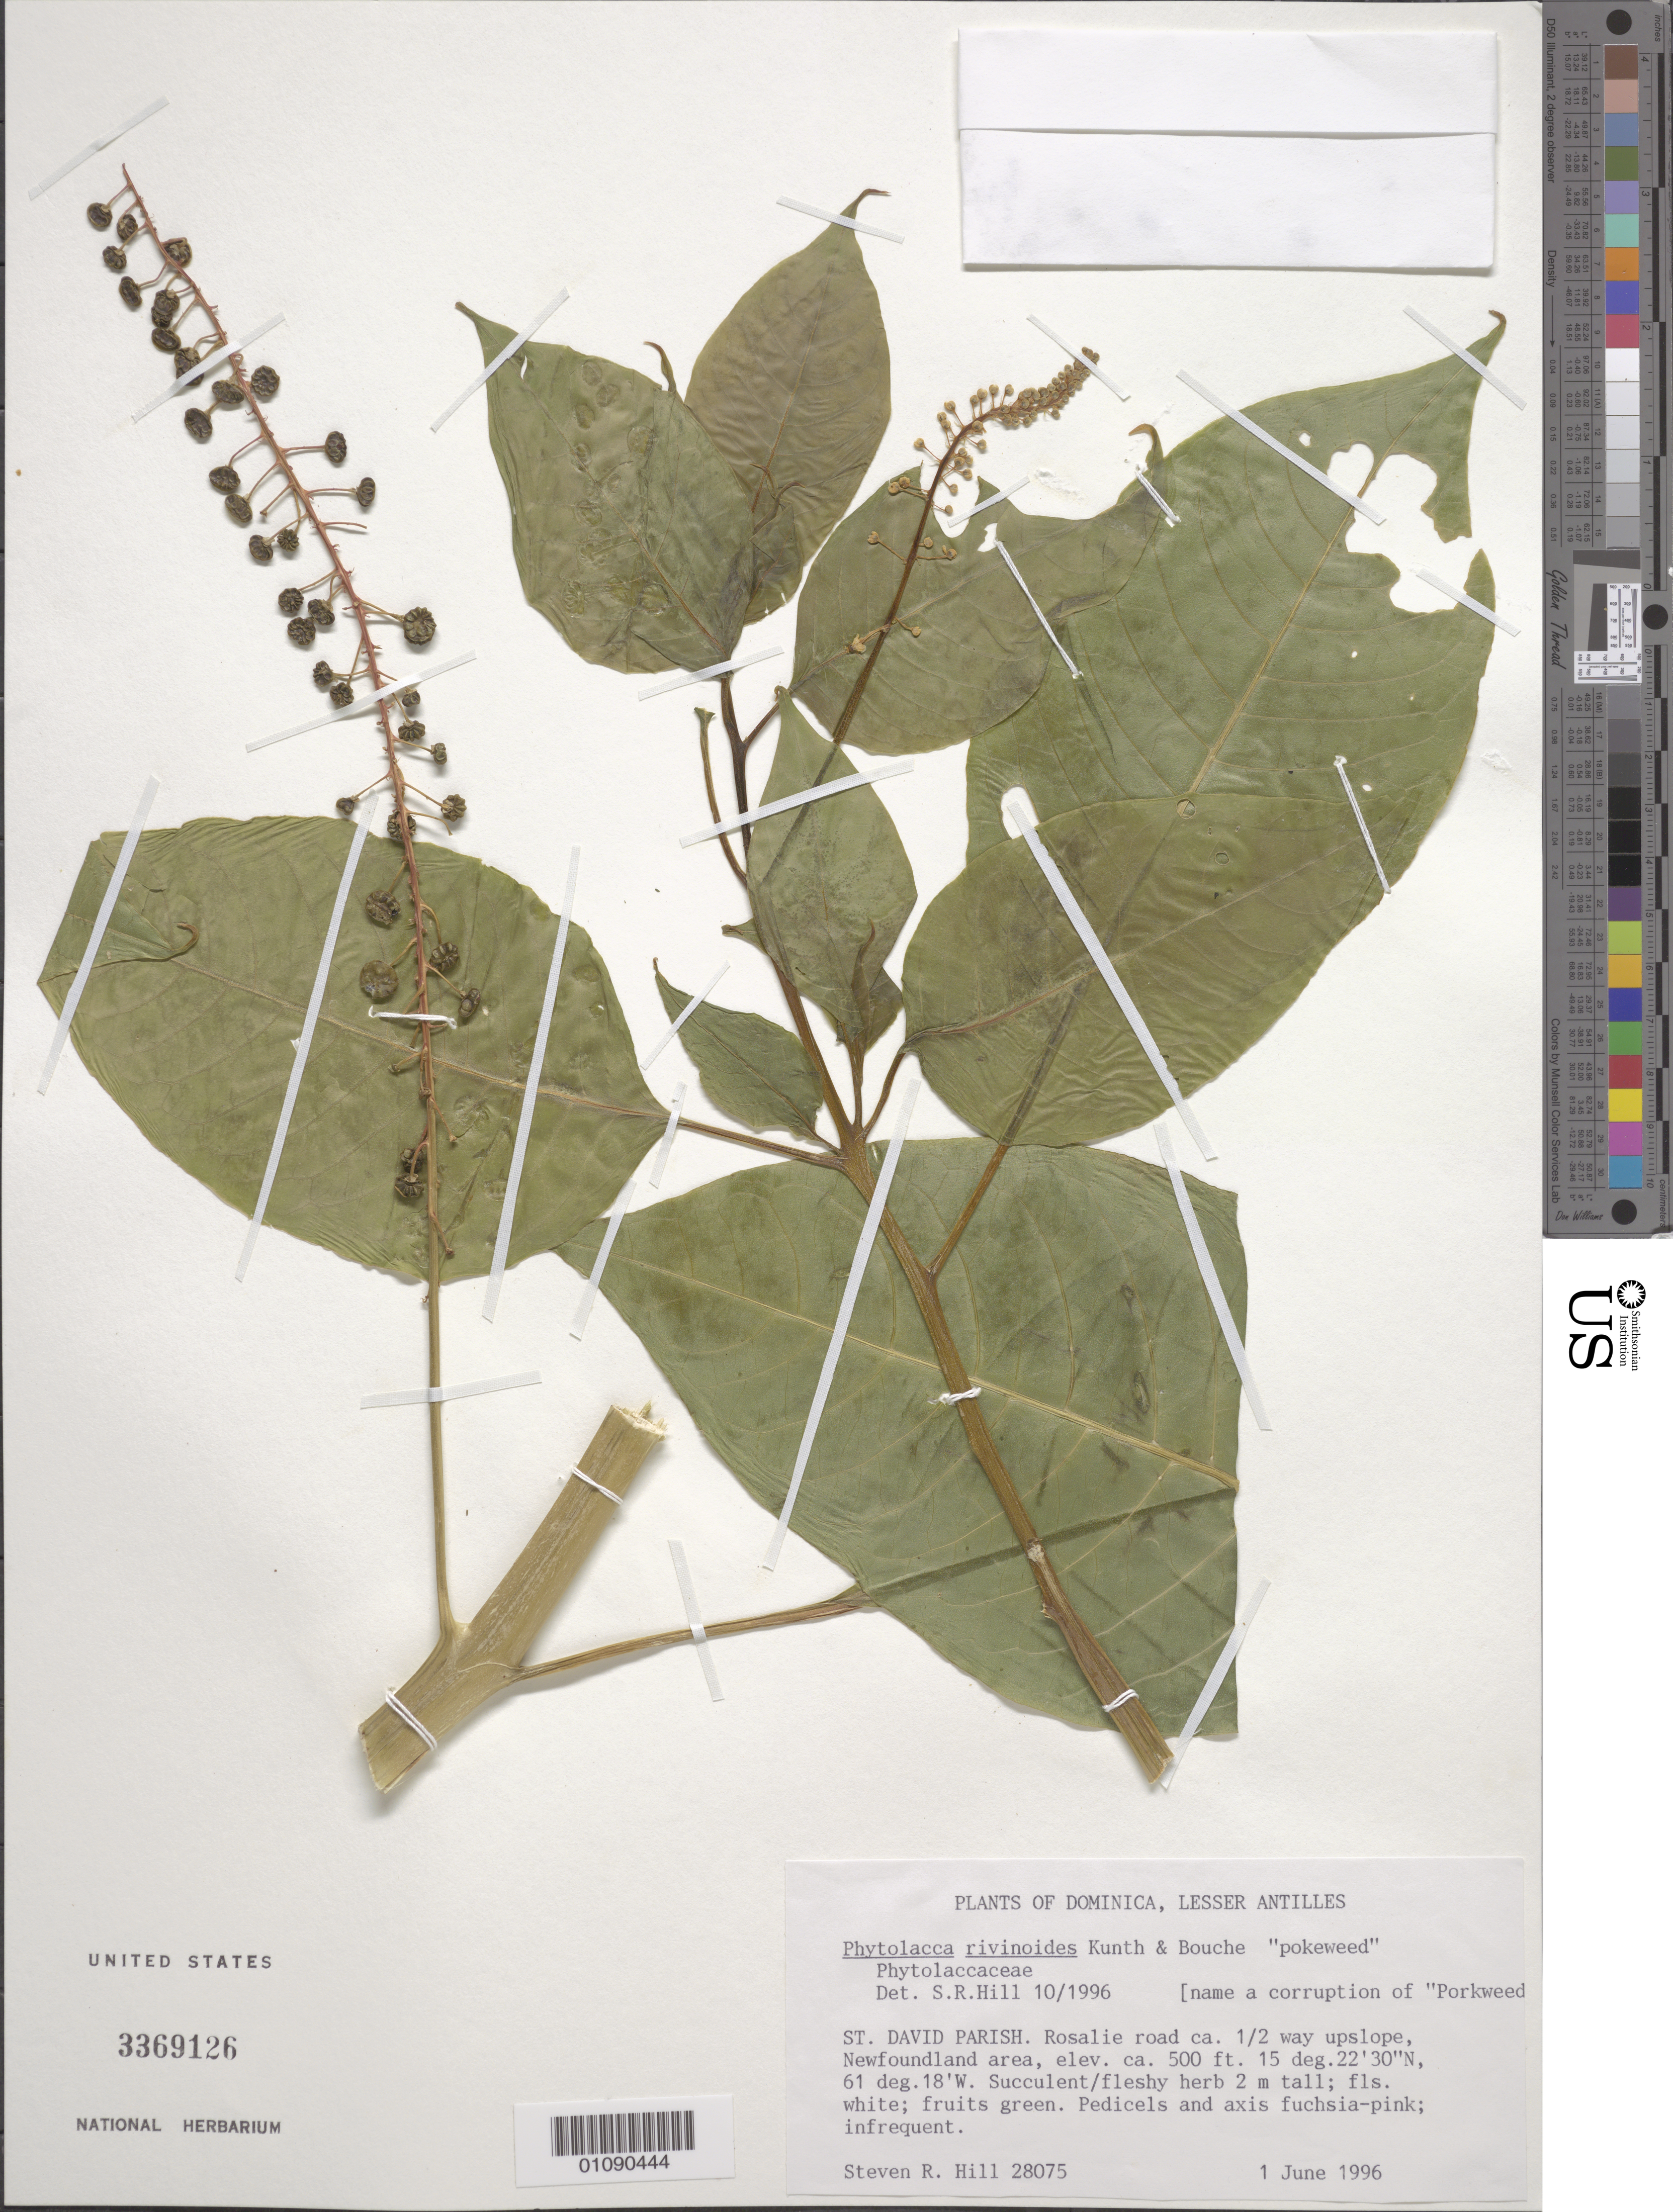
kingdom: Plantae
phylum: Tracheophyta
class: Magnoliopsida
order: Caryophyllales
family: Phytolaccaceae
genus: Phytolacca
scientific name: Phytolacca rivinoides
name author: Kunth & C.D. Bouché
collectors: S. R. Hill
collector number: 28075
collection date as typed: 01 Jun 1996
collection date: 1996-06-01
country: Dominica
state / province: St. David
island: Dominica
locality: Rosalie road ca. 1/2 way upslope, Newfoundland area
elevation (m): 152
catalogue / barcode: US 3369126